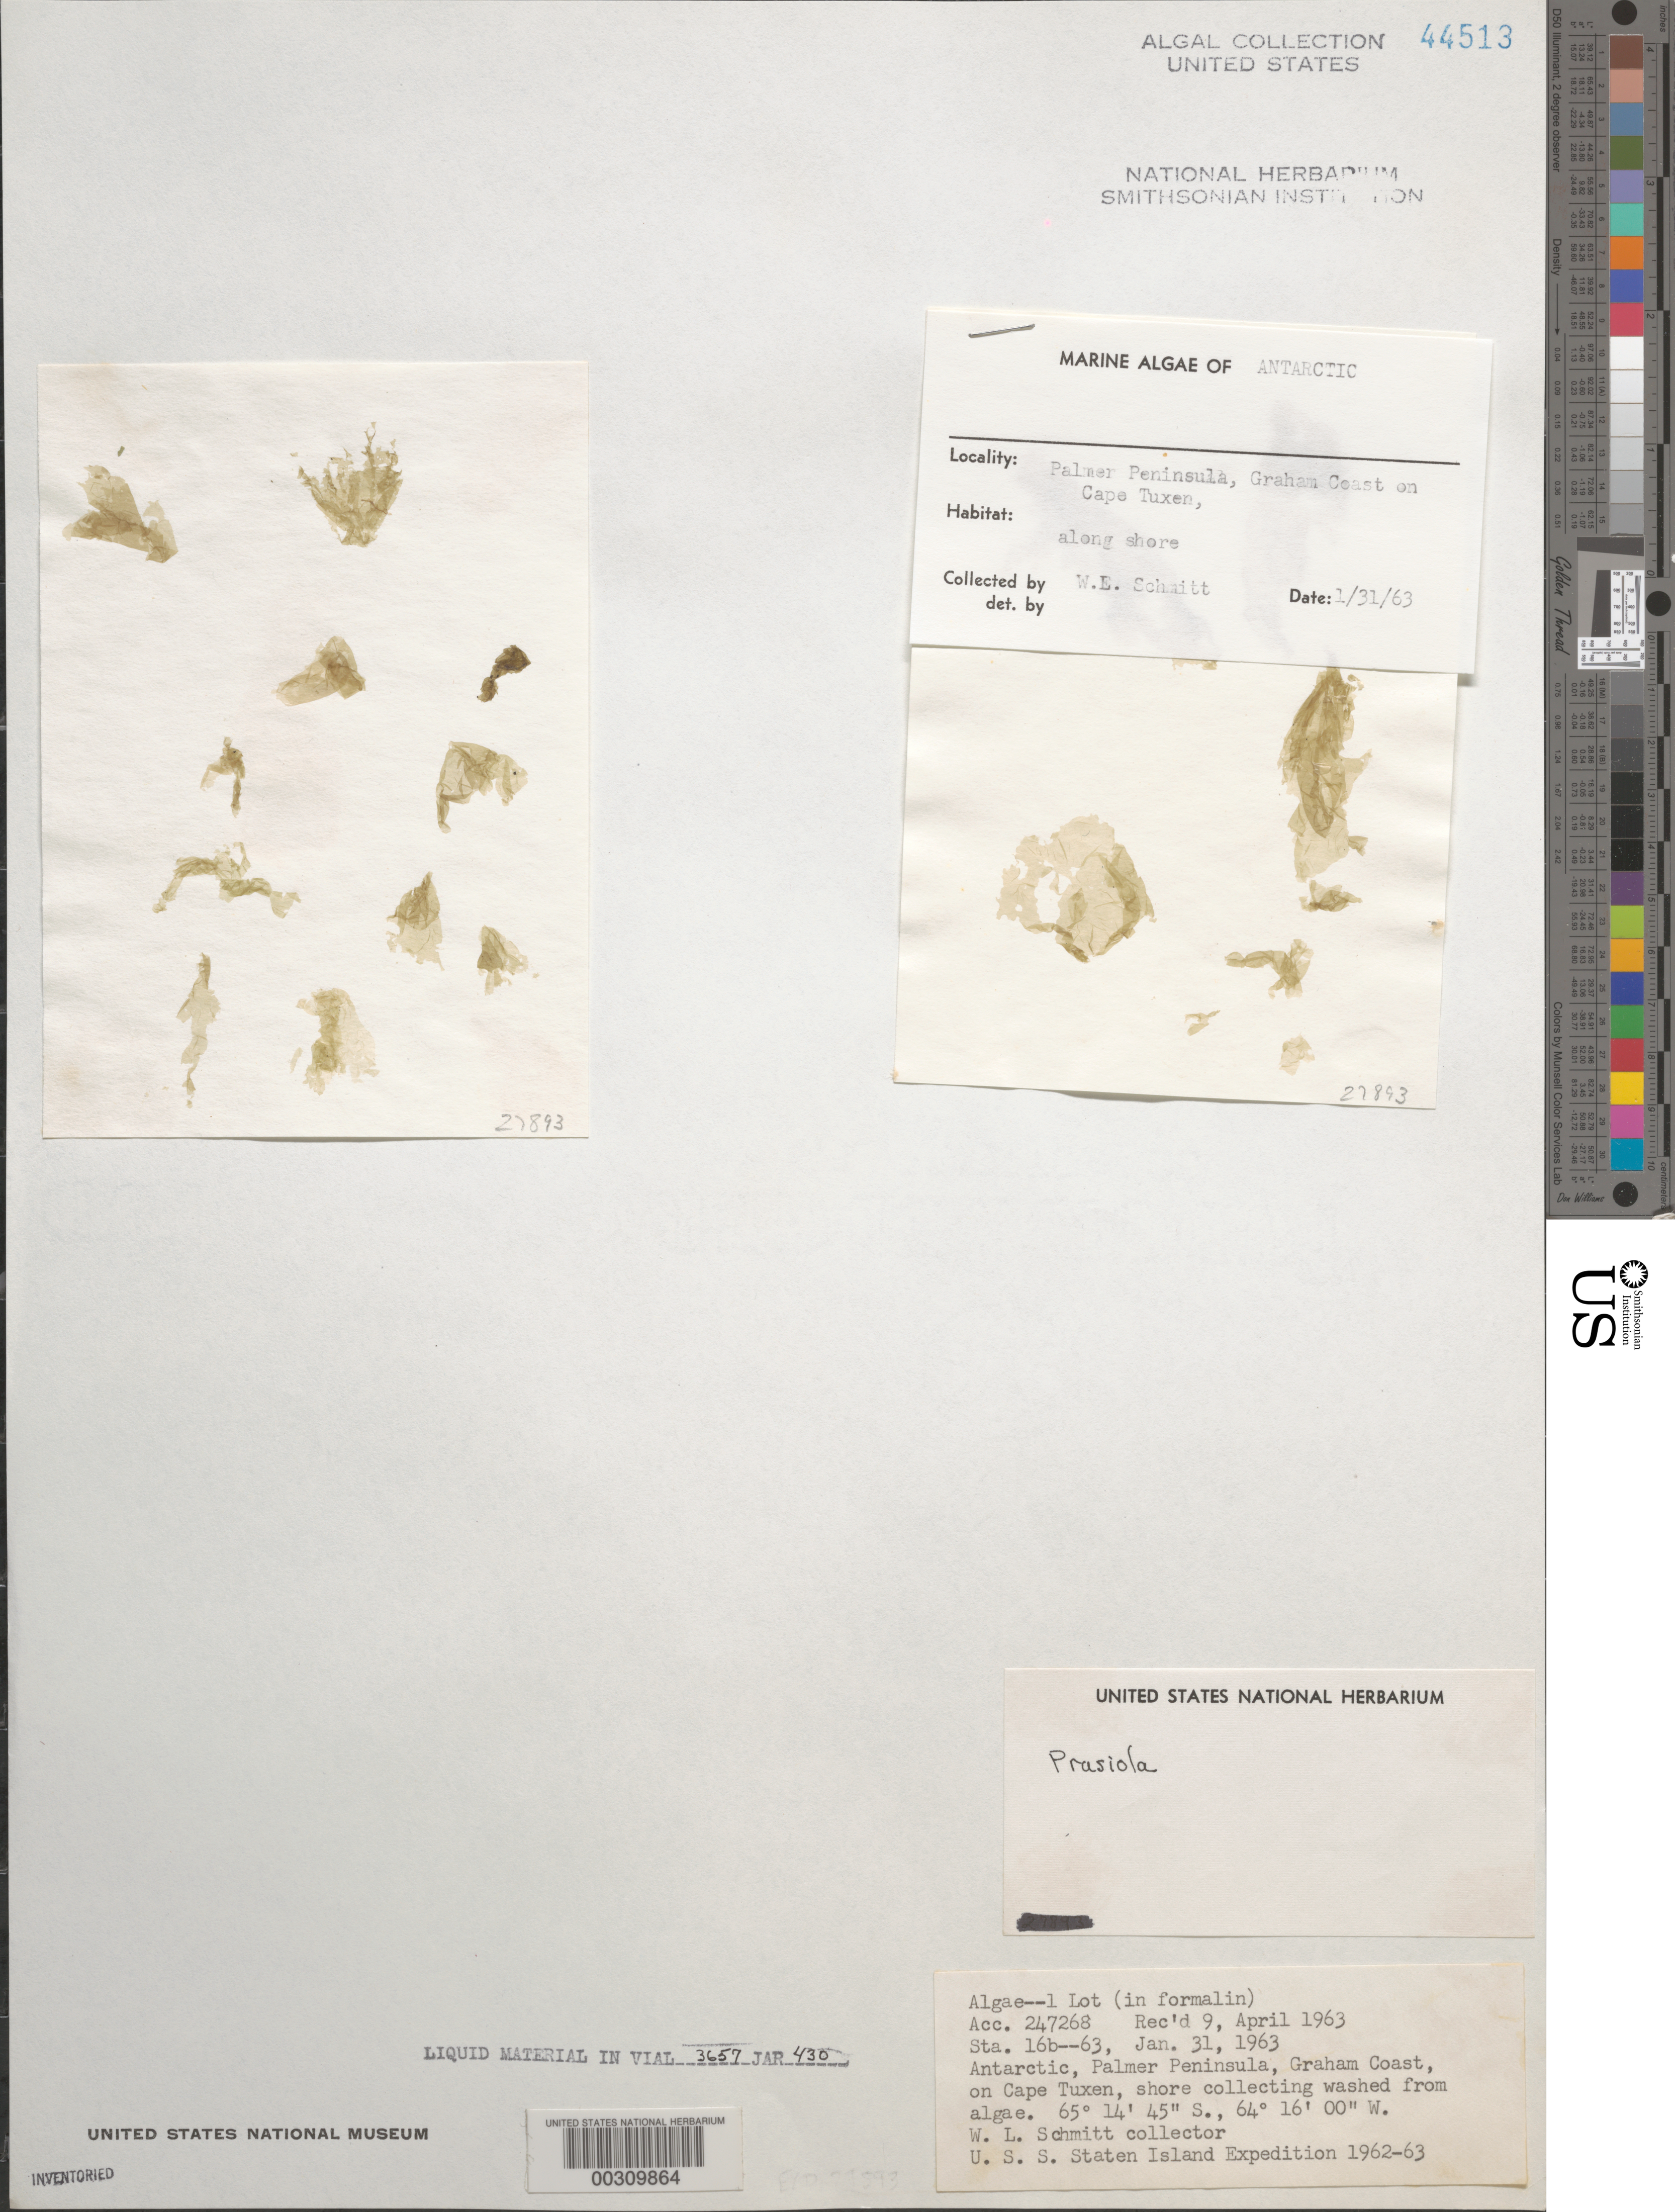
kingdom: Plantae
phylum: Chlorophyta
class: Trebouxiophyceae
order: Prasiolales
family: Prasiolaceae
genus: Prasiola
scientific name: Prasiola sp.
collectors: W. L. Schmitt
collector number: Station 16b-63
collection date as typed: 31 Jan 1963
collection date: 1963-01-31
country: Antarctica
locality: Graham Land, Cape Tuxen, Palmer Peninsula, Antarctic Peninsula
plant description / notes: USS Staten Island Expedition, 1962-1963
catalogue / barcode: US 44513